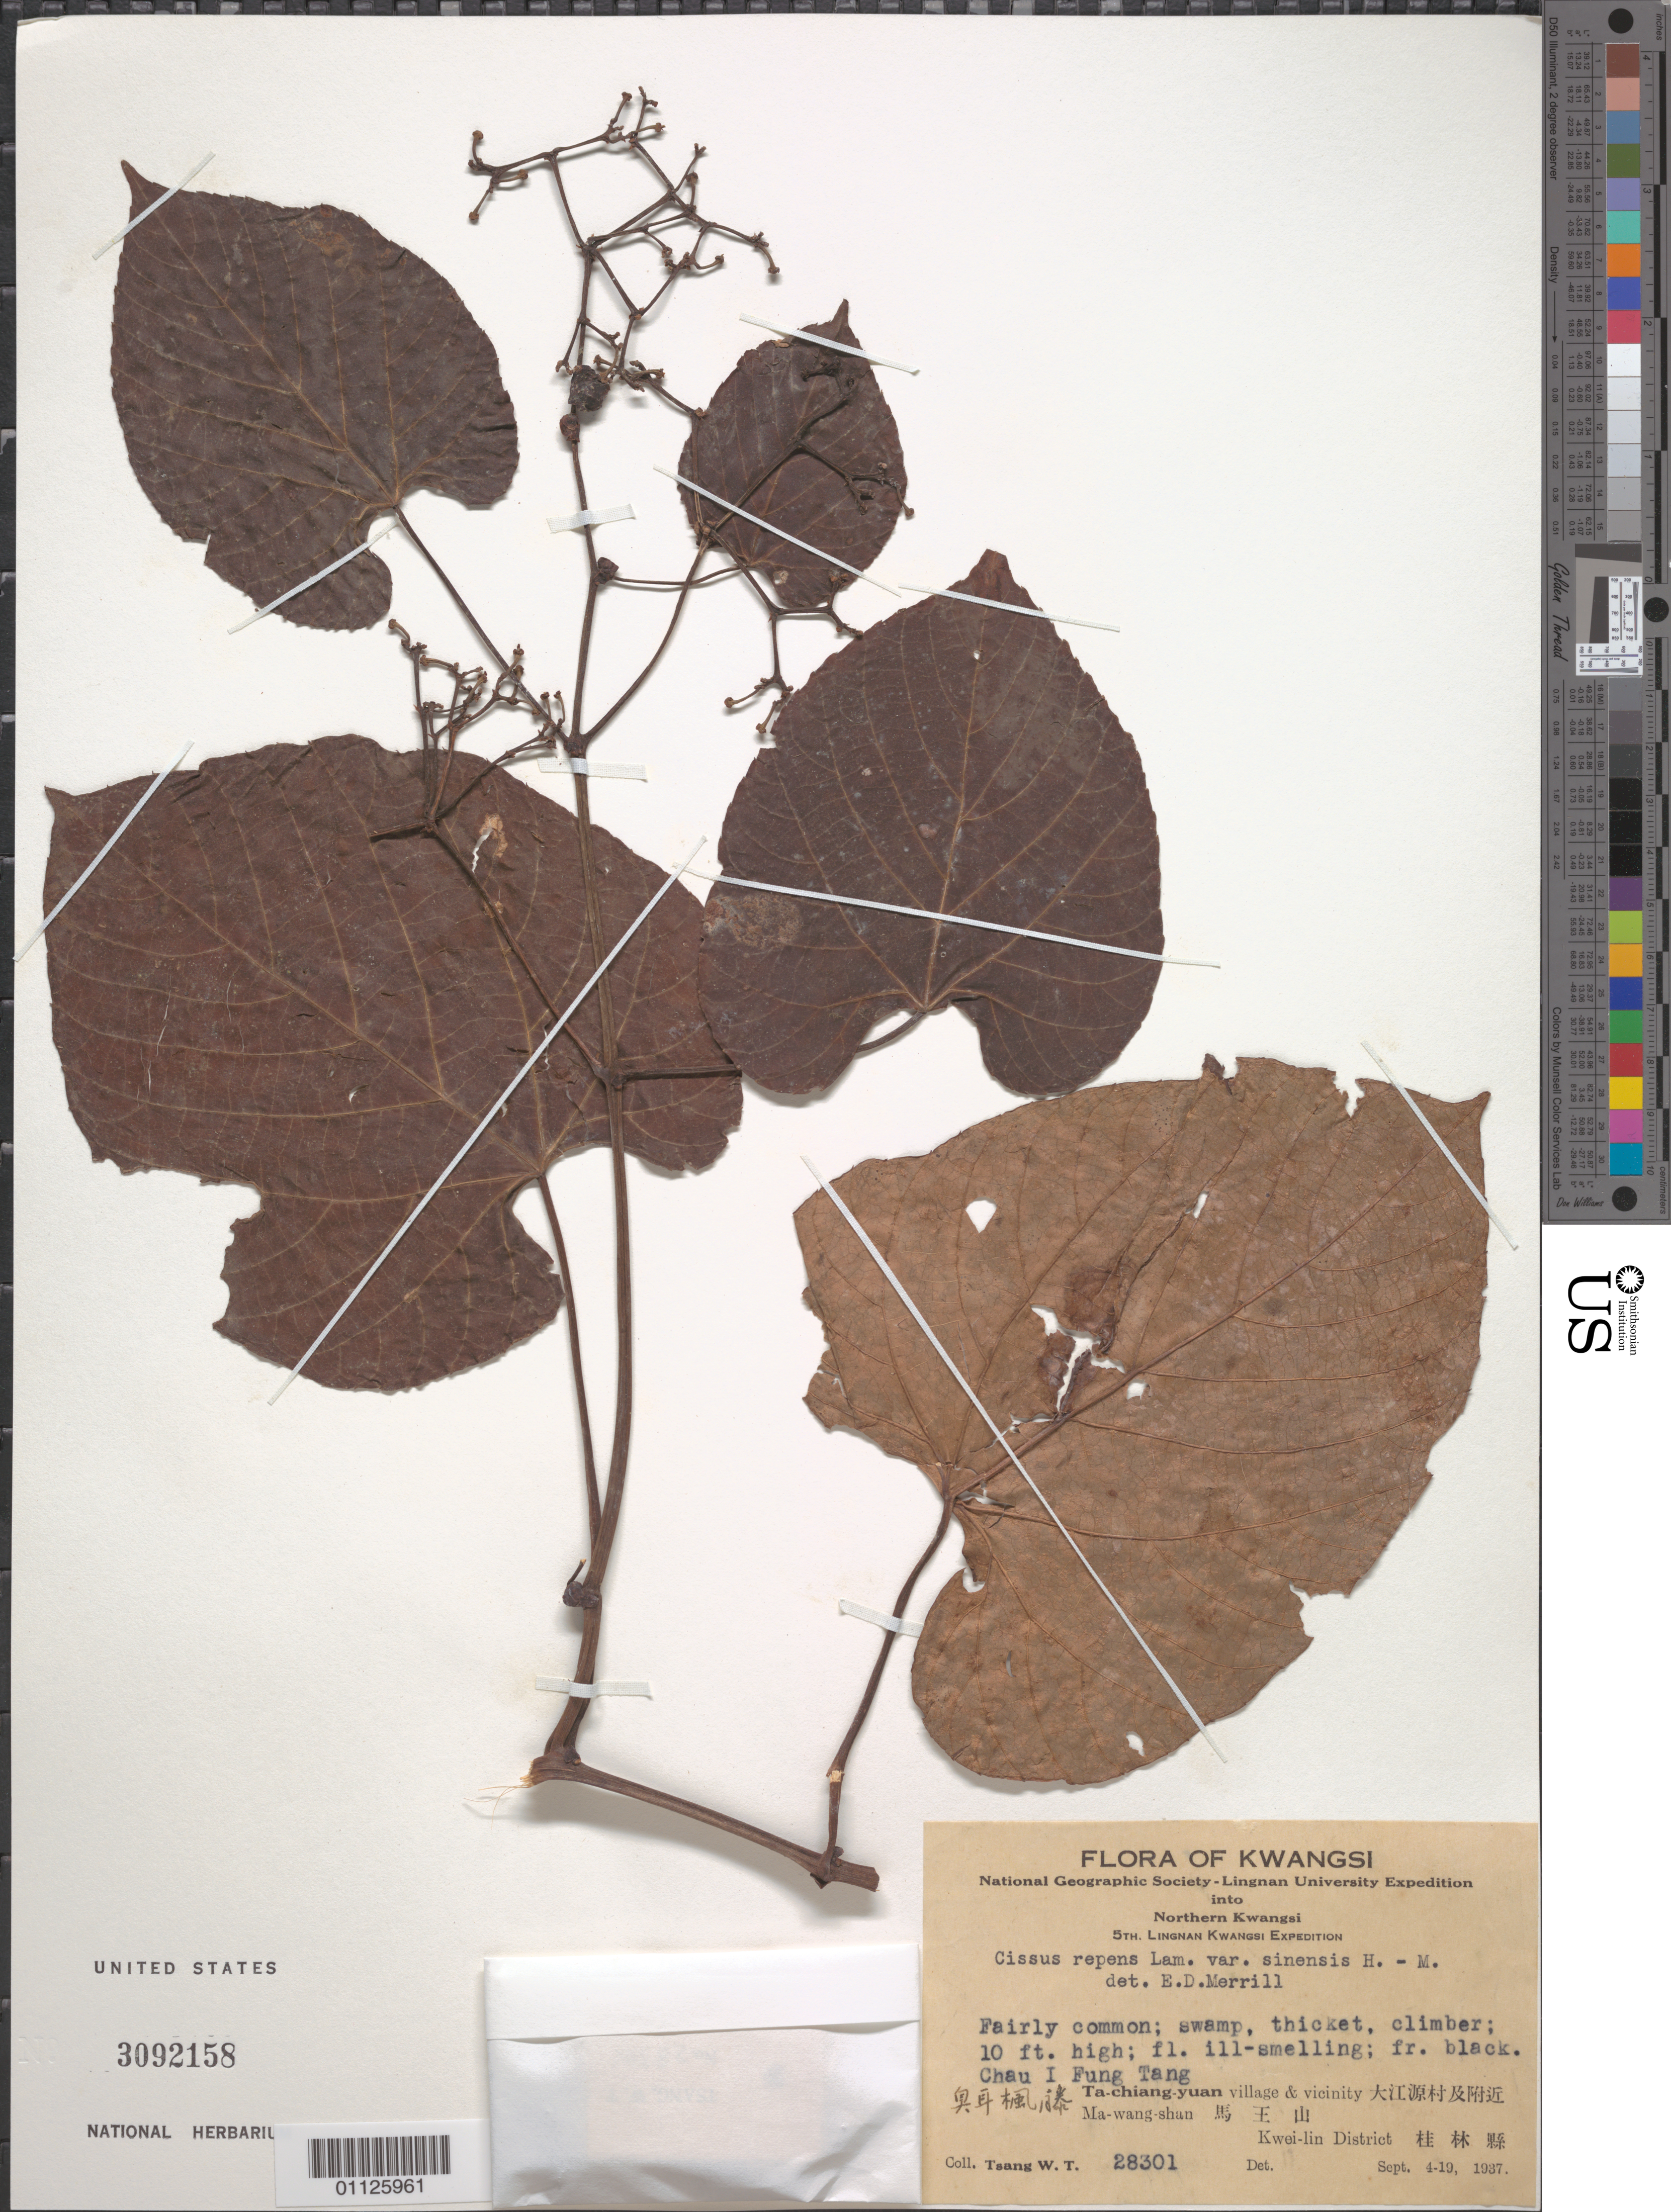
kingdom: Plantae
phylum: Tracheophyta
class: Magnoliopsida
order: Vitales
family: Vitaceae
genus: Cissus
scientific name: Cissus repens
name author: Lam.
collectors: W. T. Tsang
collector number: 28301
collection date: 1937-09-04/1937-09-19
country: China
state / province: Guangxi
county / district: Kwei-Iin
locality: Ta-chiang-yuan village & vicinity. Ma-wang-shan.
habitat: Fairly common; swamp, thicket, climber.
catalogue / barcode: US 3092158